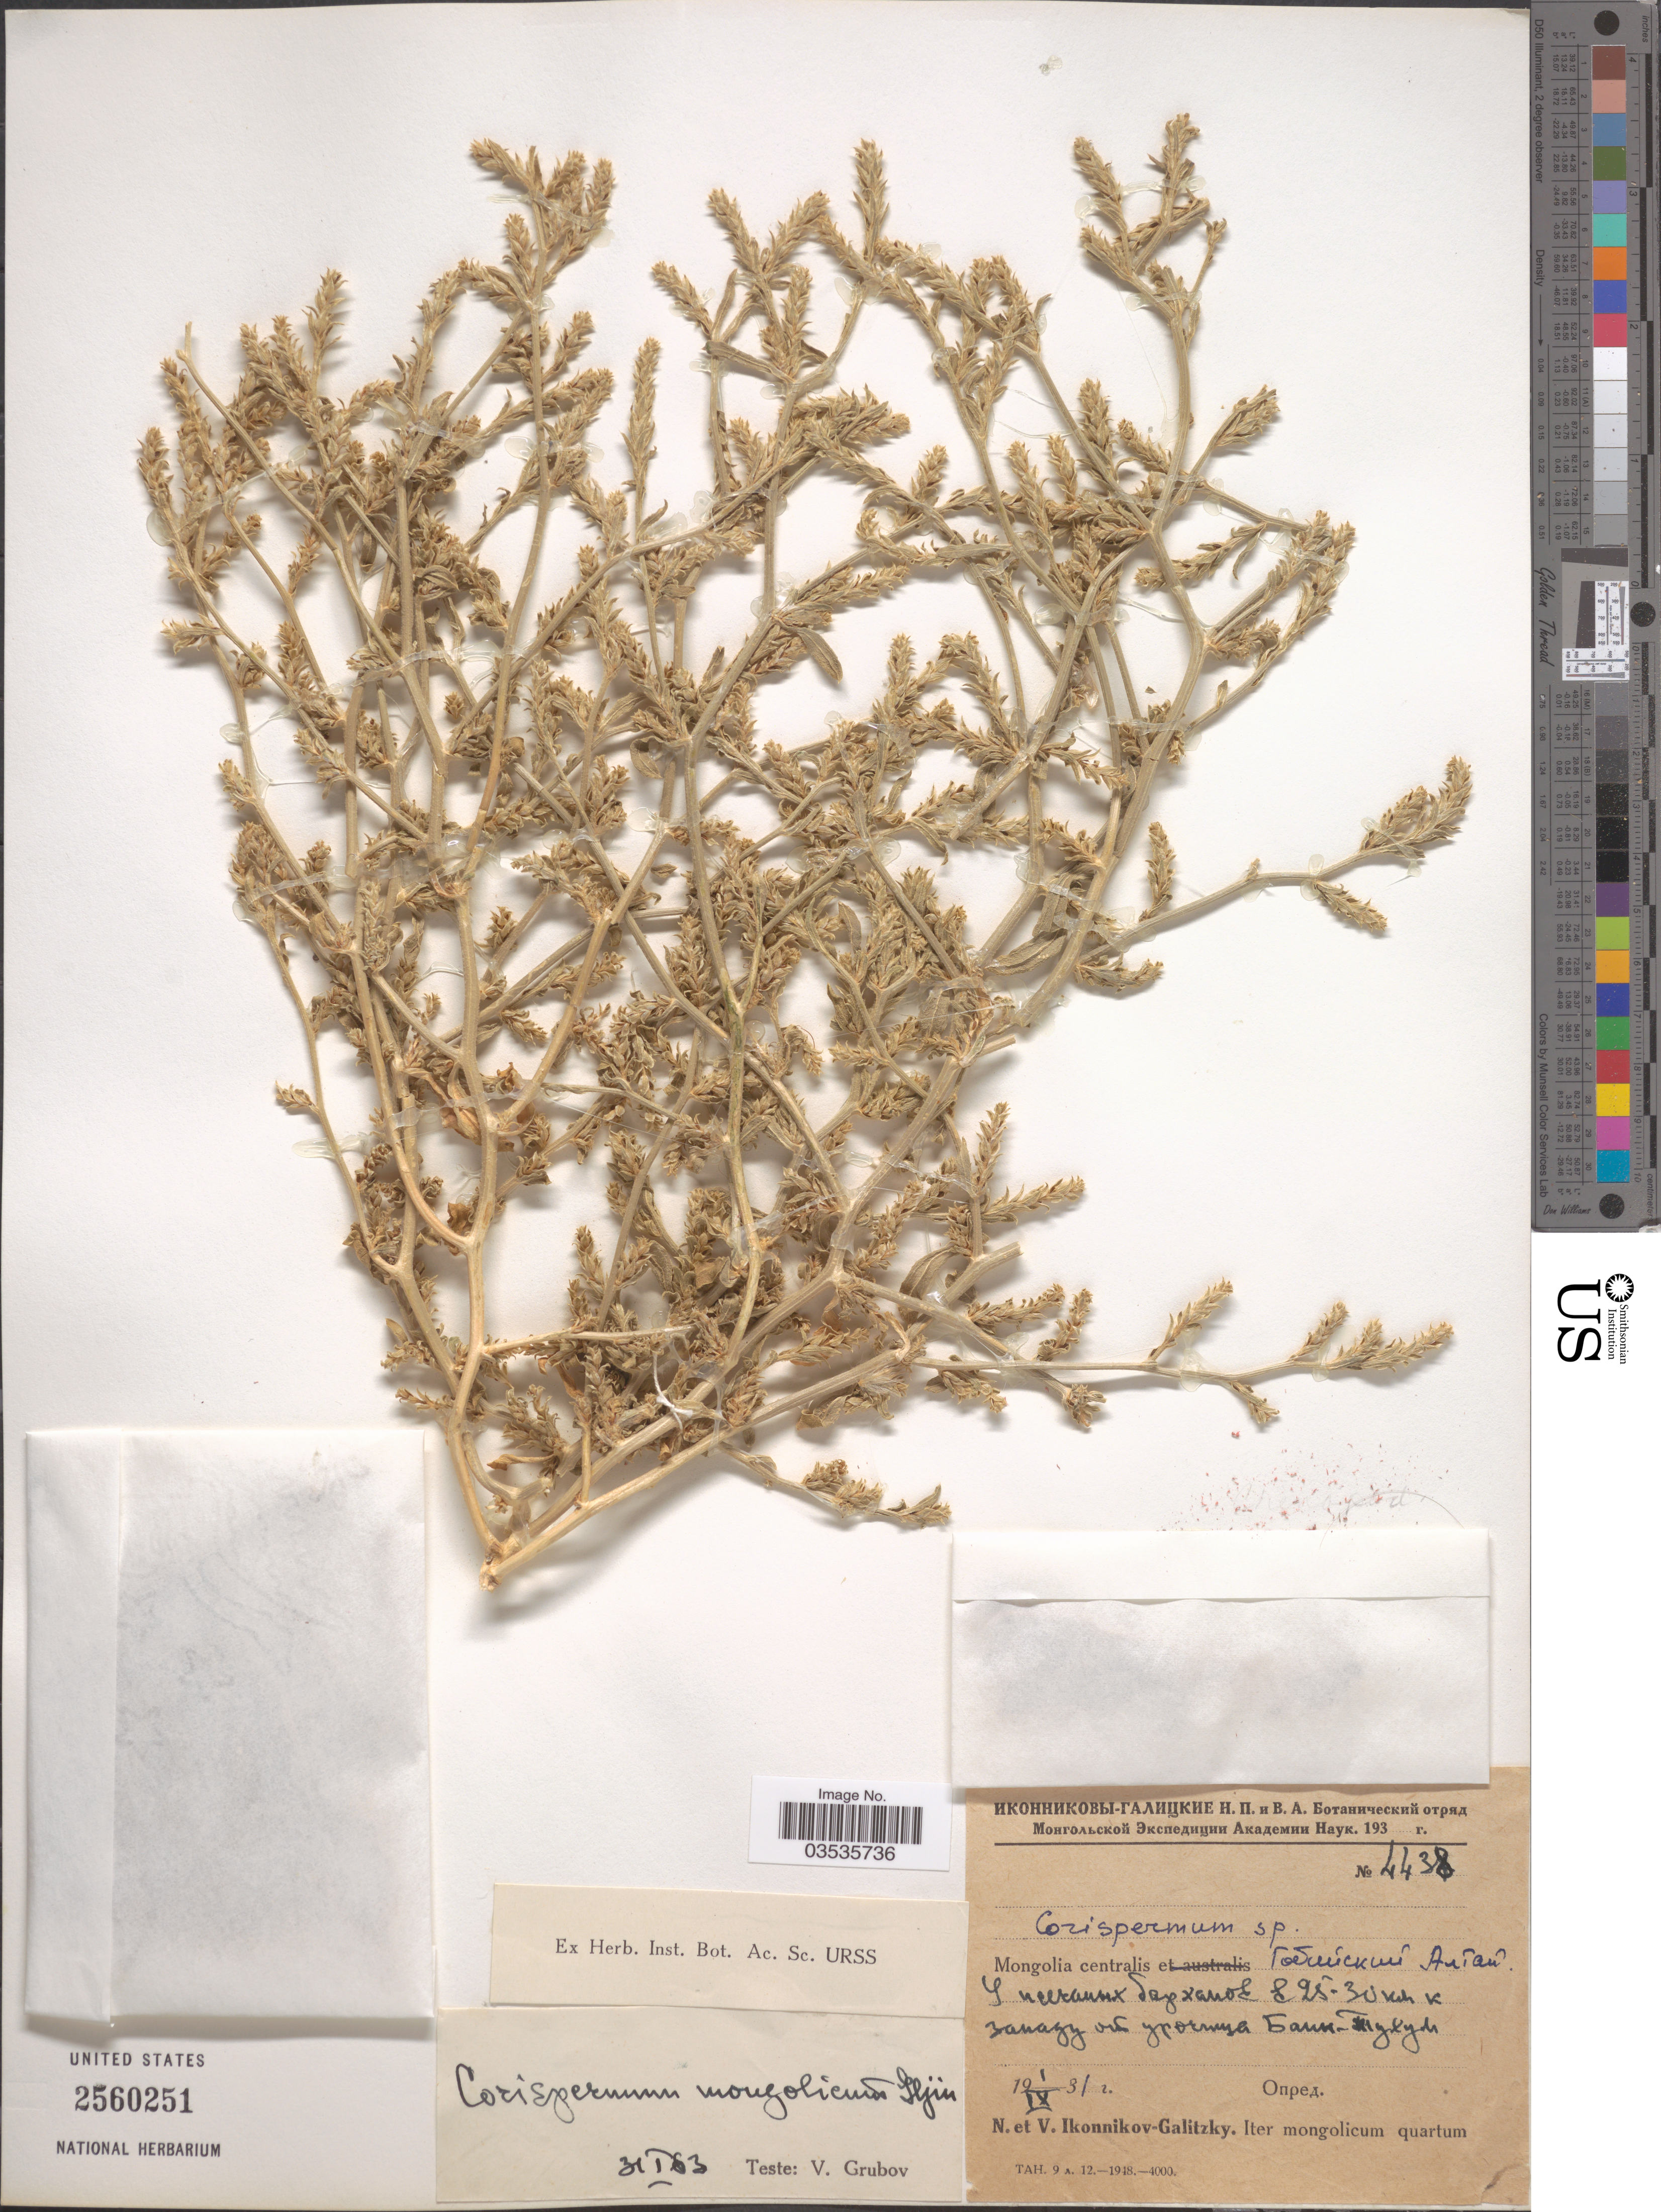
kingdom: Plantae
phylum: Tracheophyta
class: Magnoliopsida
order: Caryophyllales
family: Amaranthaceae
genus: Corispermum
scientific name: Corispermum mongolicum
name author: Iljin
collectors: N. P. Ikonnikov-Galitzky & V. Ikonnikov-Galitzky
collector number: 4438*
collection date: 1931-09-01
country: Mongolia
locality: Mongolia centralis X. Mongolicum.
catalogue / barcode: US 2560251